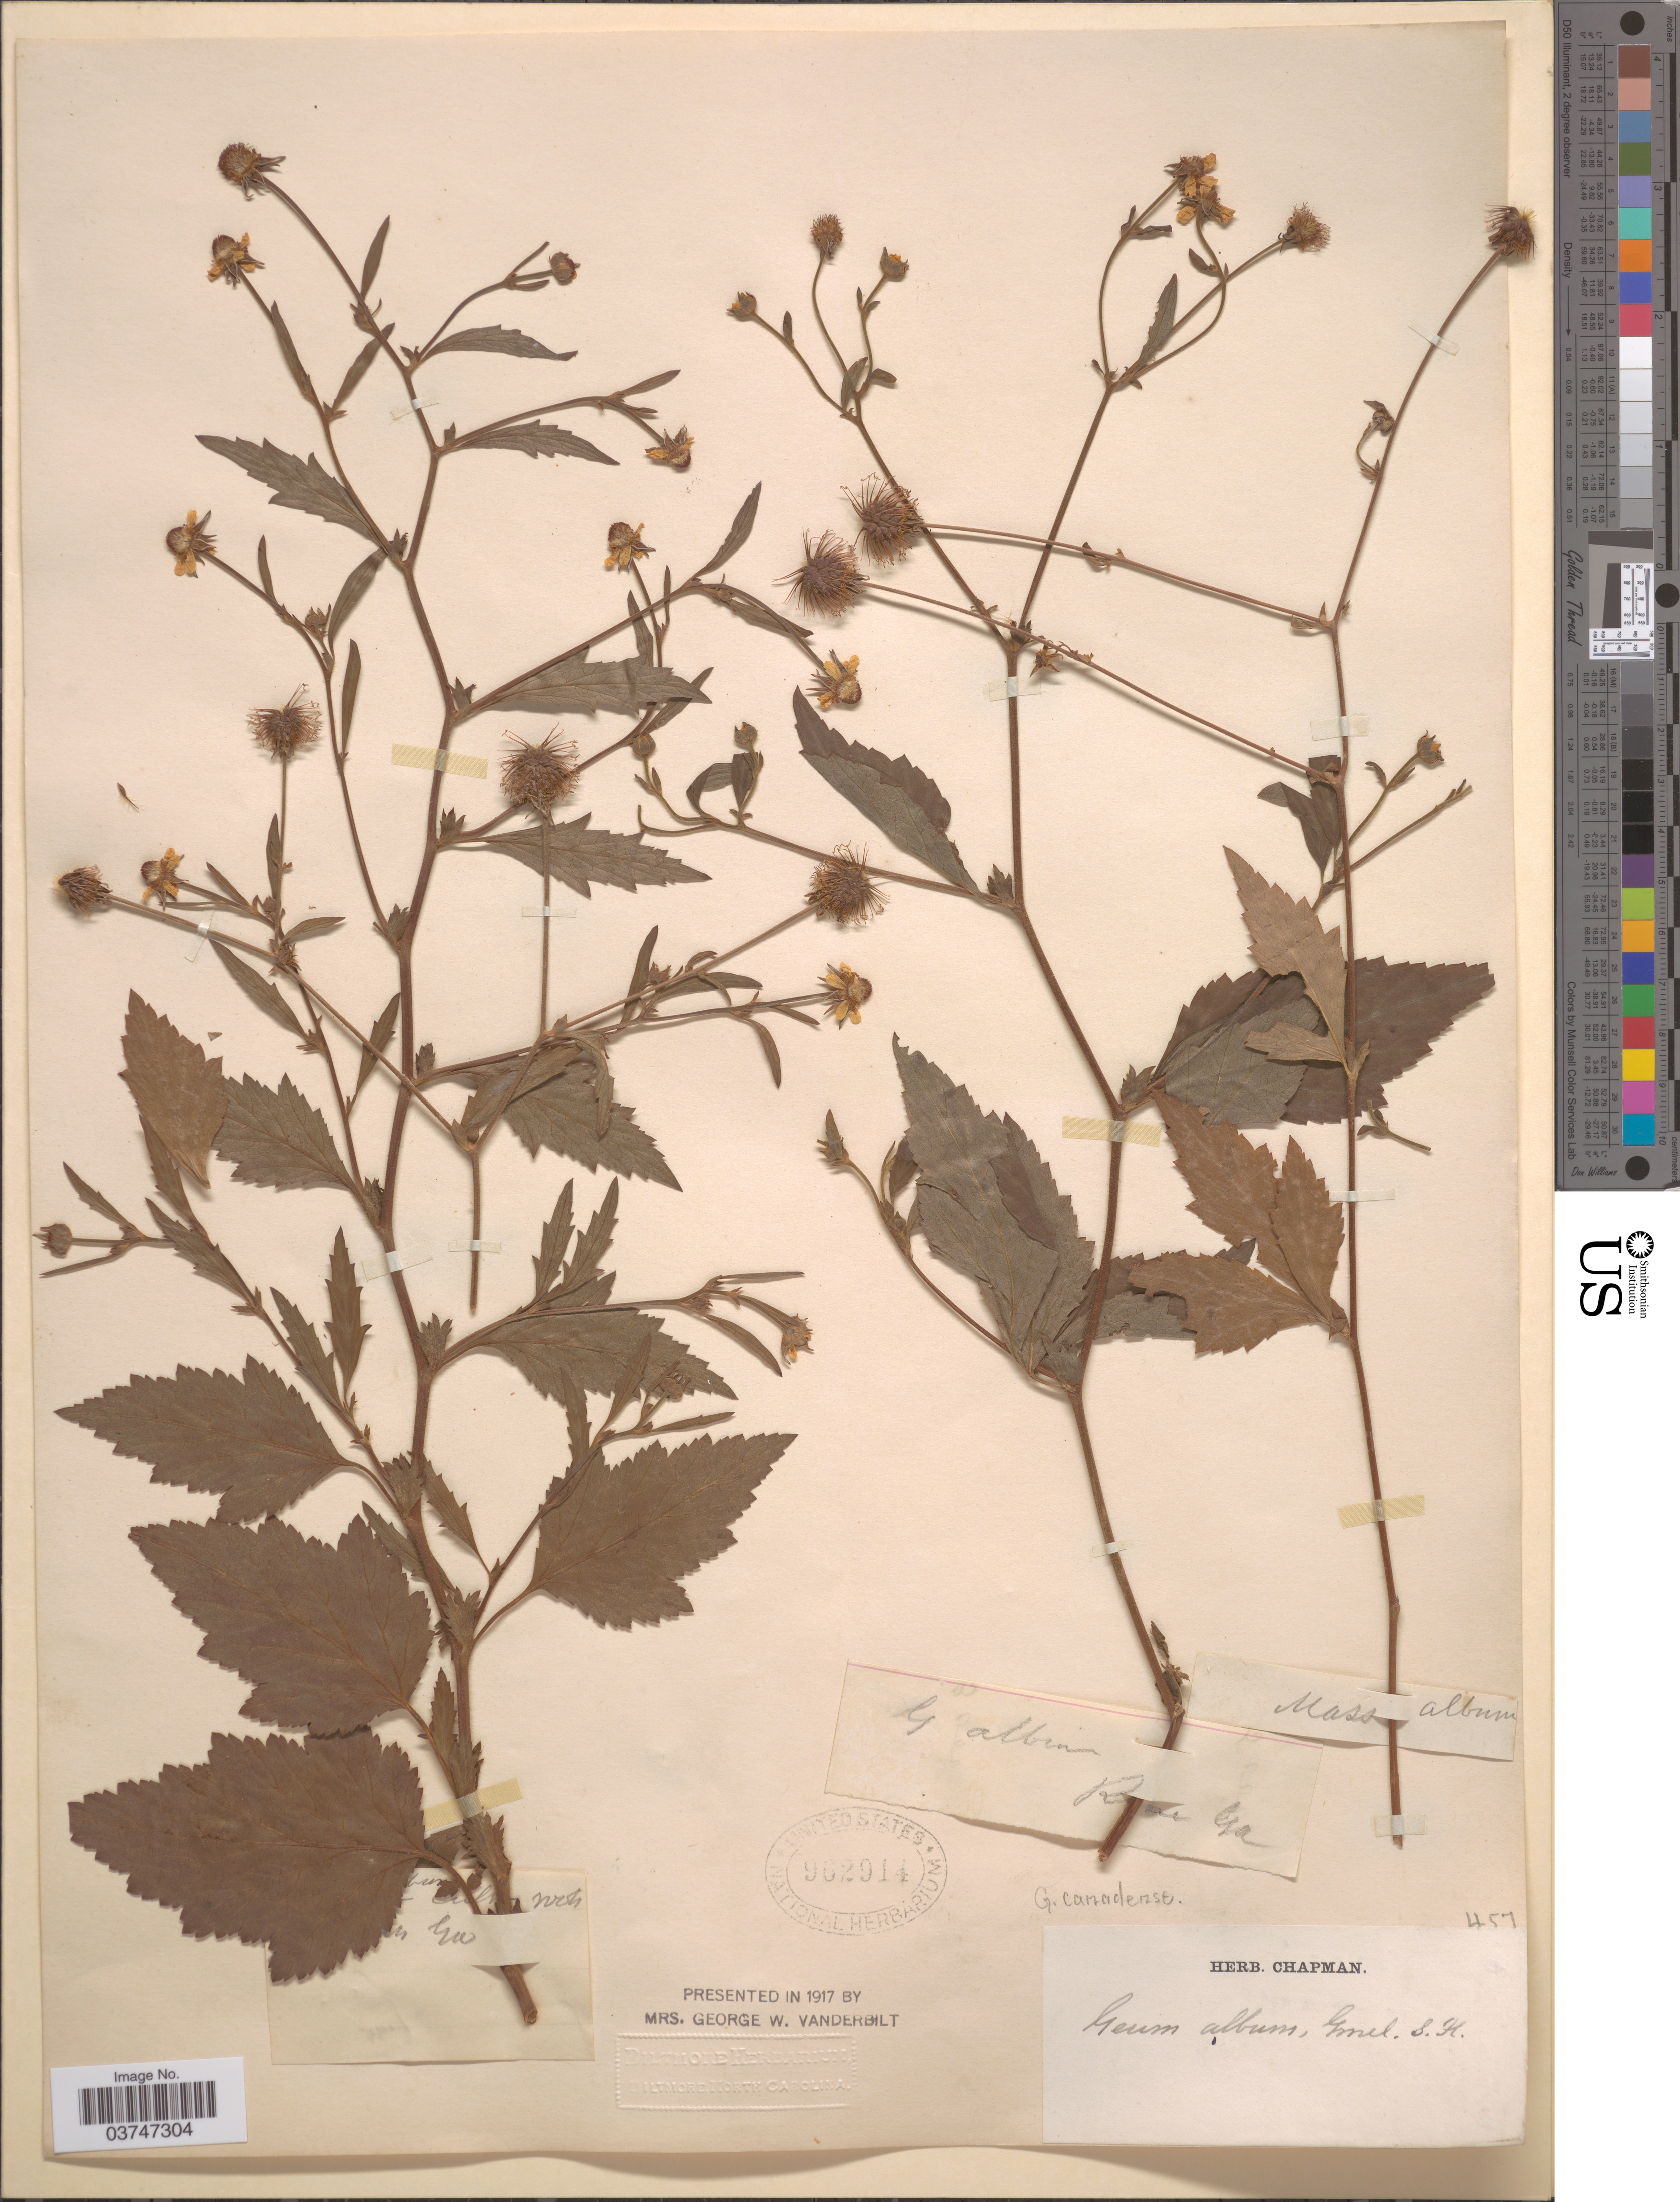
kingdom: Plantae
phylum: Tracheophyta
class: Magnoliopsida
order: Rosales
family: Rosaceae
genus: Geum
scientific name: Geum canadense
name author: Jacq.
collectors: ex herb. Chapman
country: United States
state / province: Georgia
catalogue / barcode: US 962914